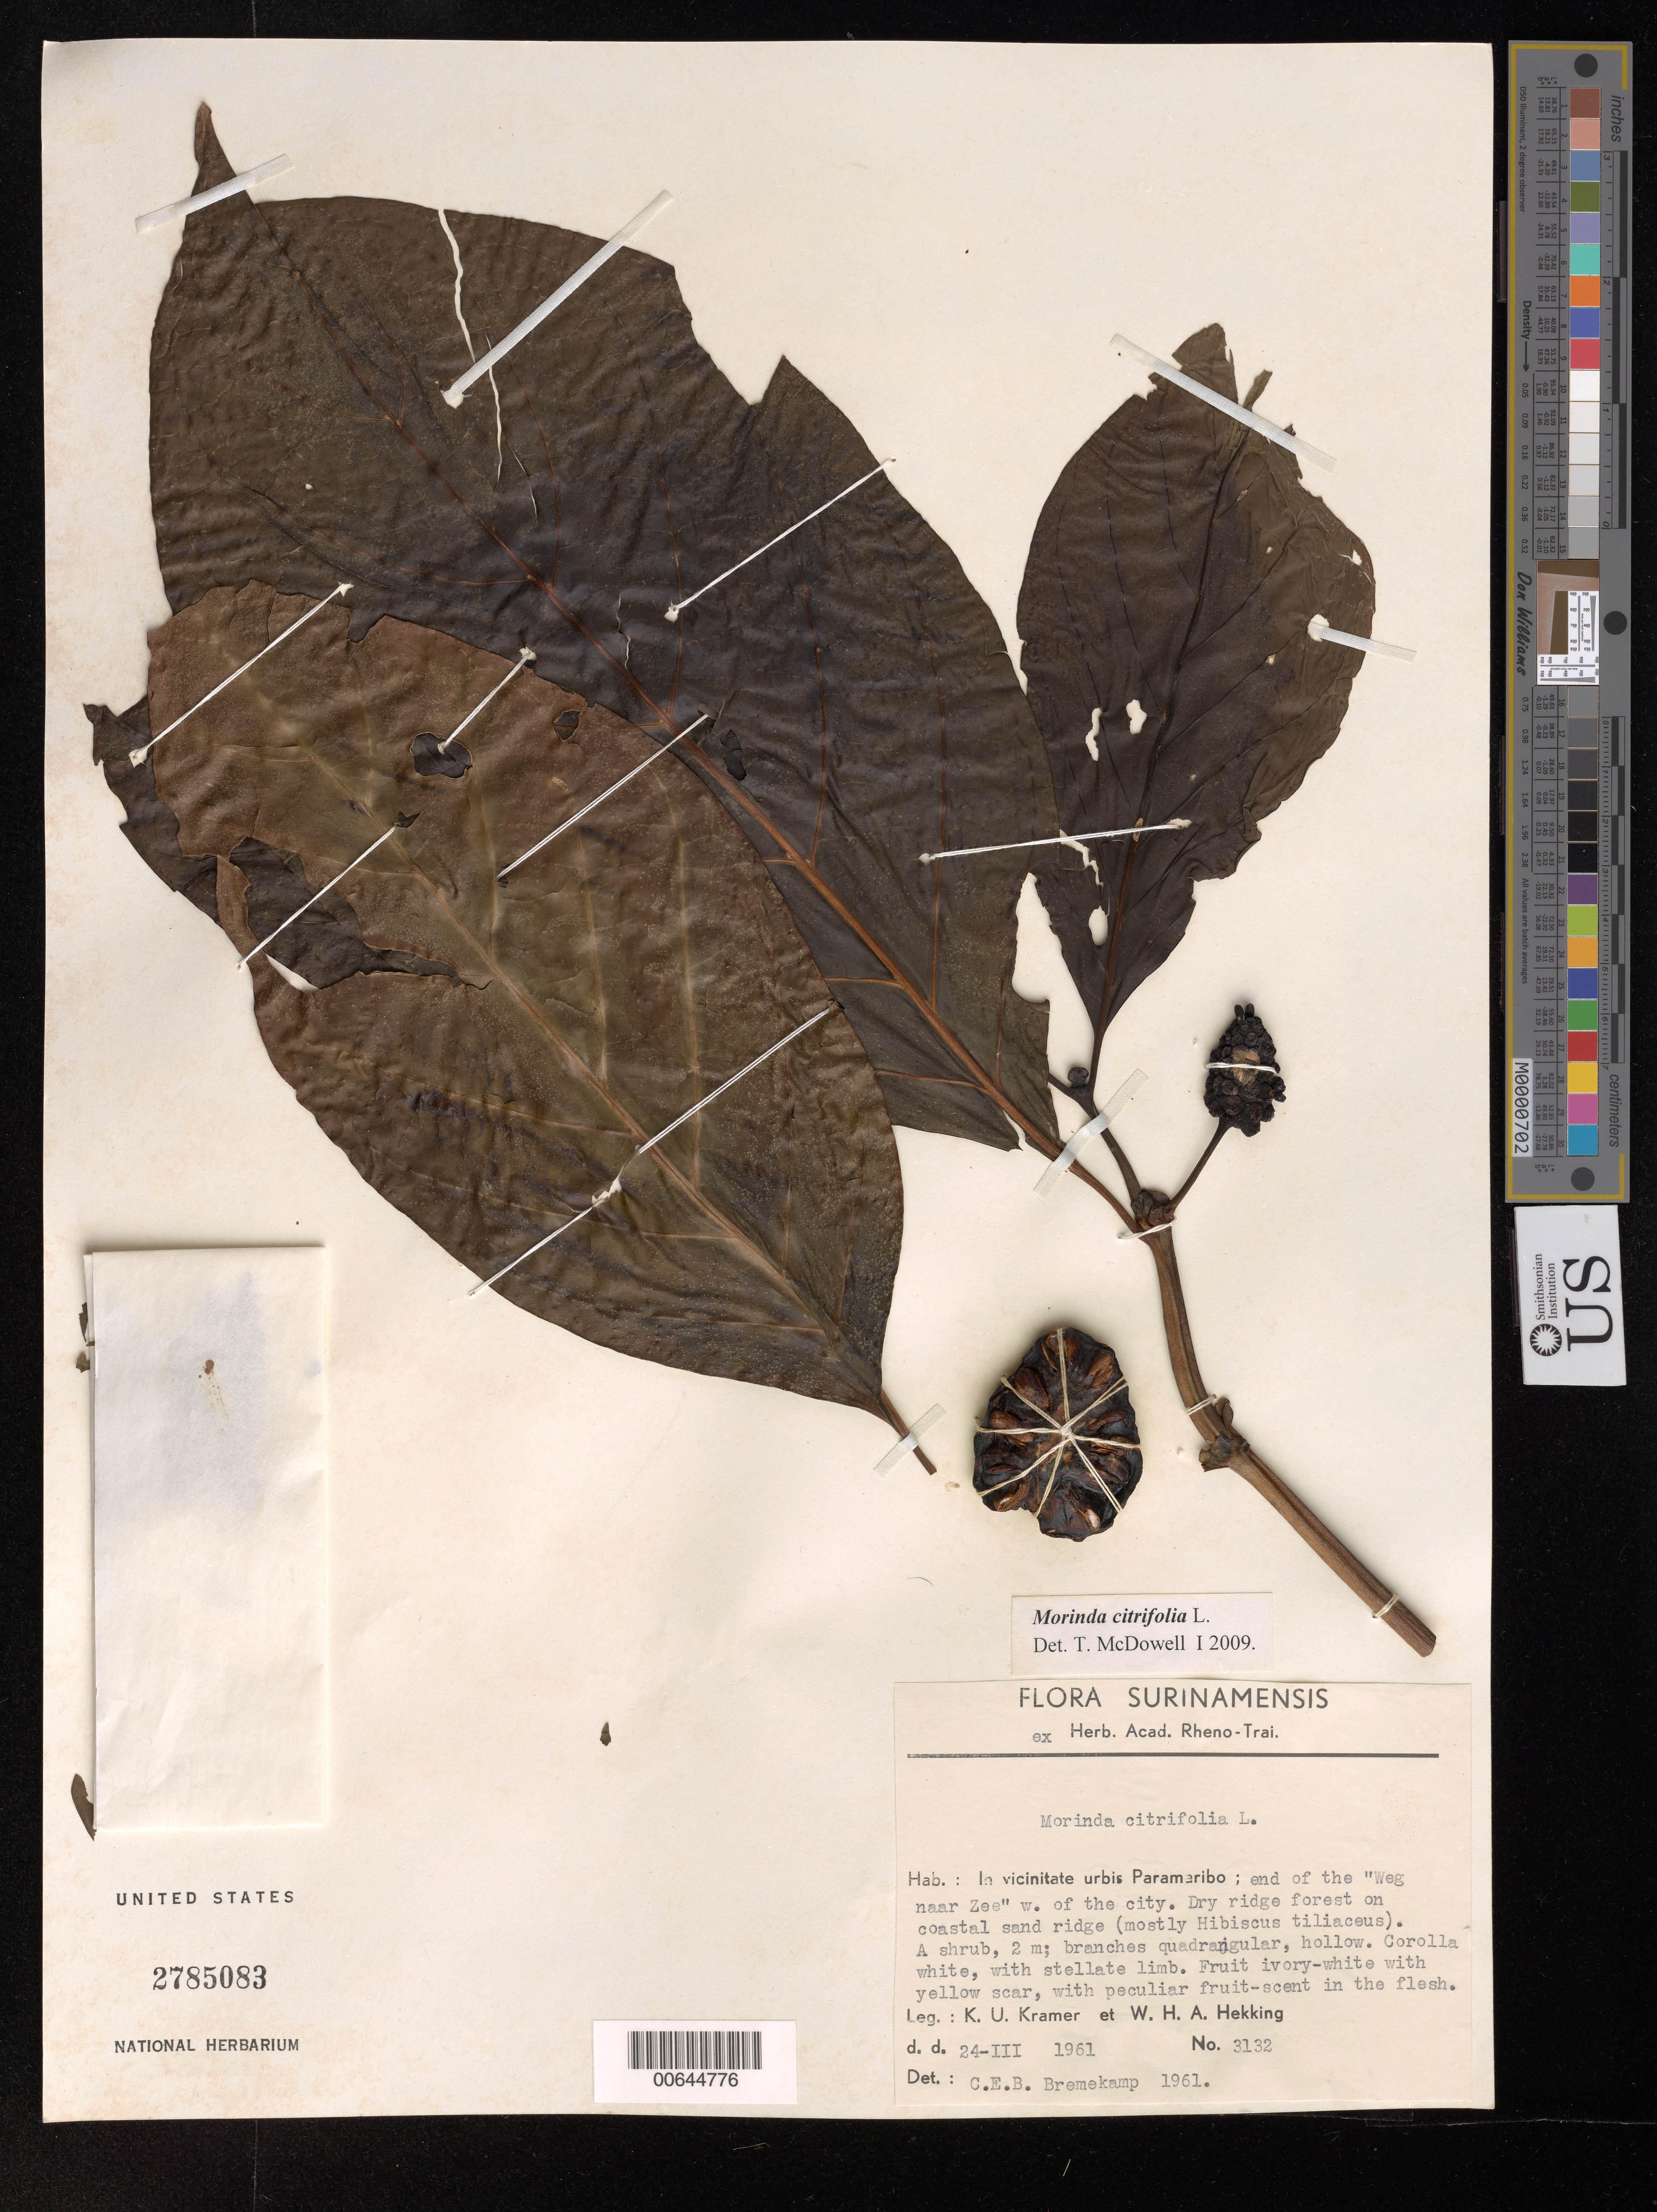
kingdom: Plantae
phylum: Tracheophyta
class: Magnoliopsida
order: Gentianales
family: Rubiaceae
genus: Morinda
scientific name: Morinda citrifolia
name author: L.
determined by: Bremekamp, C. E. B.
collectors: K. U. Kramer & W. H. A. Hekking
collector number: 3132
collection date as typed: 24-Mar-61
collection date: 1961-03-24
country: Suriname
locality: Paramaribo, "Weg naar Zee"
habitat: End of Weg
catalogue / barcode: US 2785083